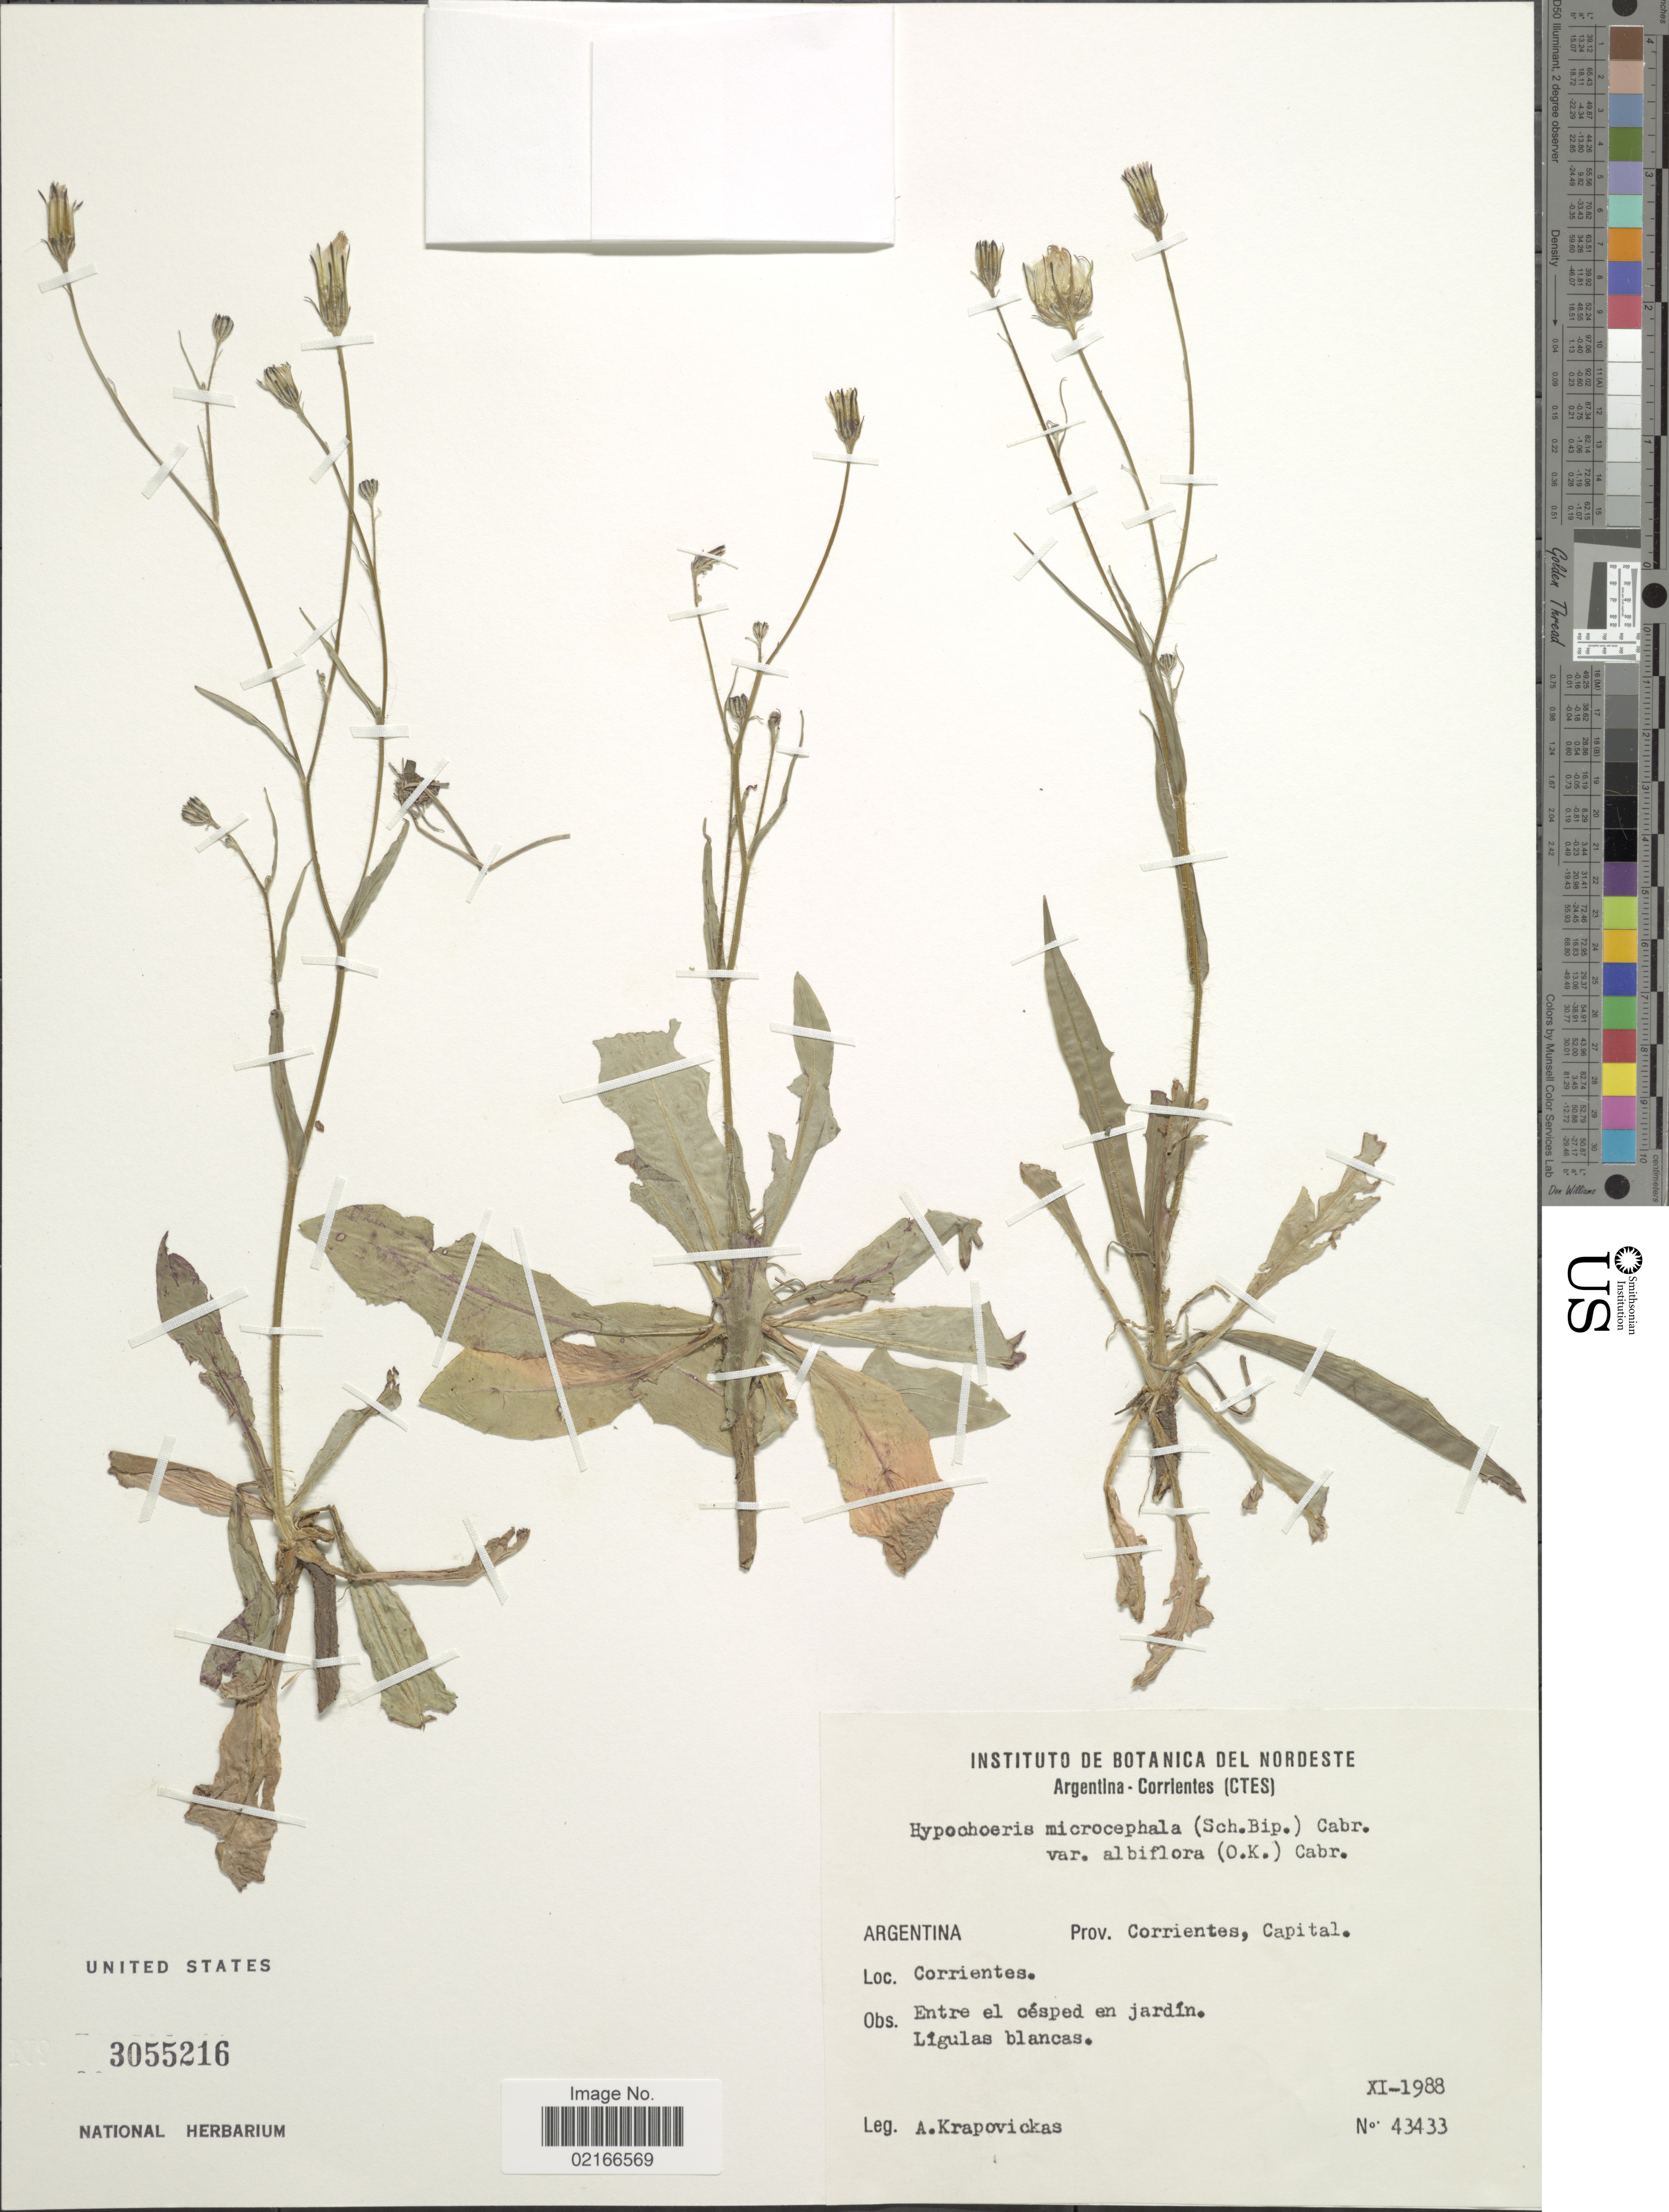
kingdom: Plantae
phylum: Tracheophyta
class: Magnoliopsida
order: Asterales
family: Asteraceae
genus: Hypochaeris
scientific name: Hypochaeris albiflora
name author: (Kuntze) Azevêdo-Gonç. & Matzenb.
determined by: Mailhos, Ary, (MVFA), Universidad de la Republica (URUGUAY)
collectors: A. Krapovickas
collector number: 43433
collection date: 1988-11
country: Argentina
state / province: Corrientes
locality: Capital. Corrientes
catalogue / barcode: US 3055216